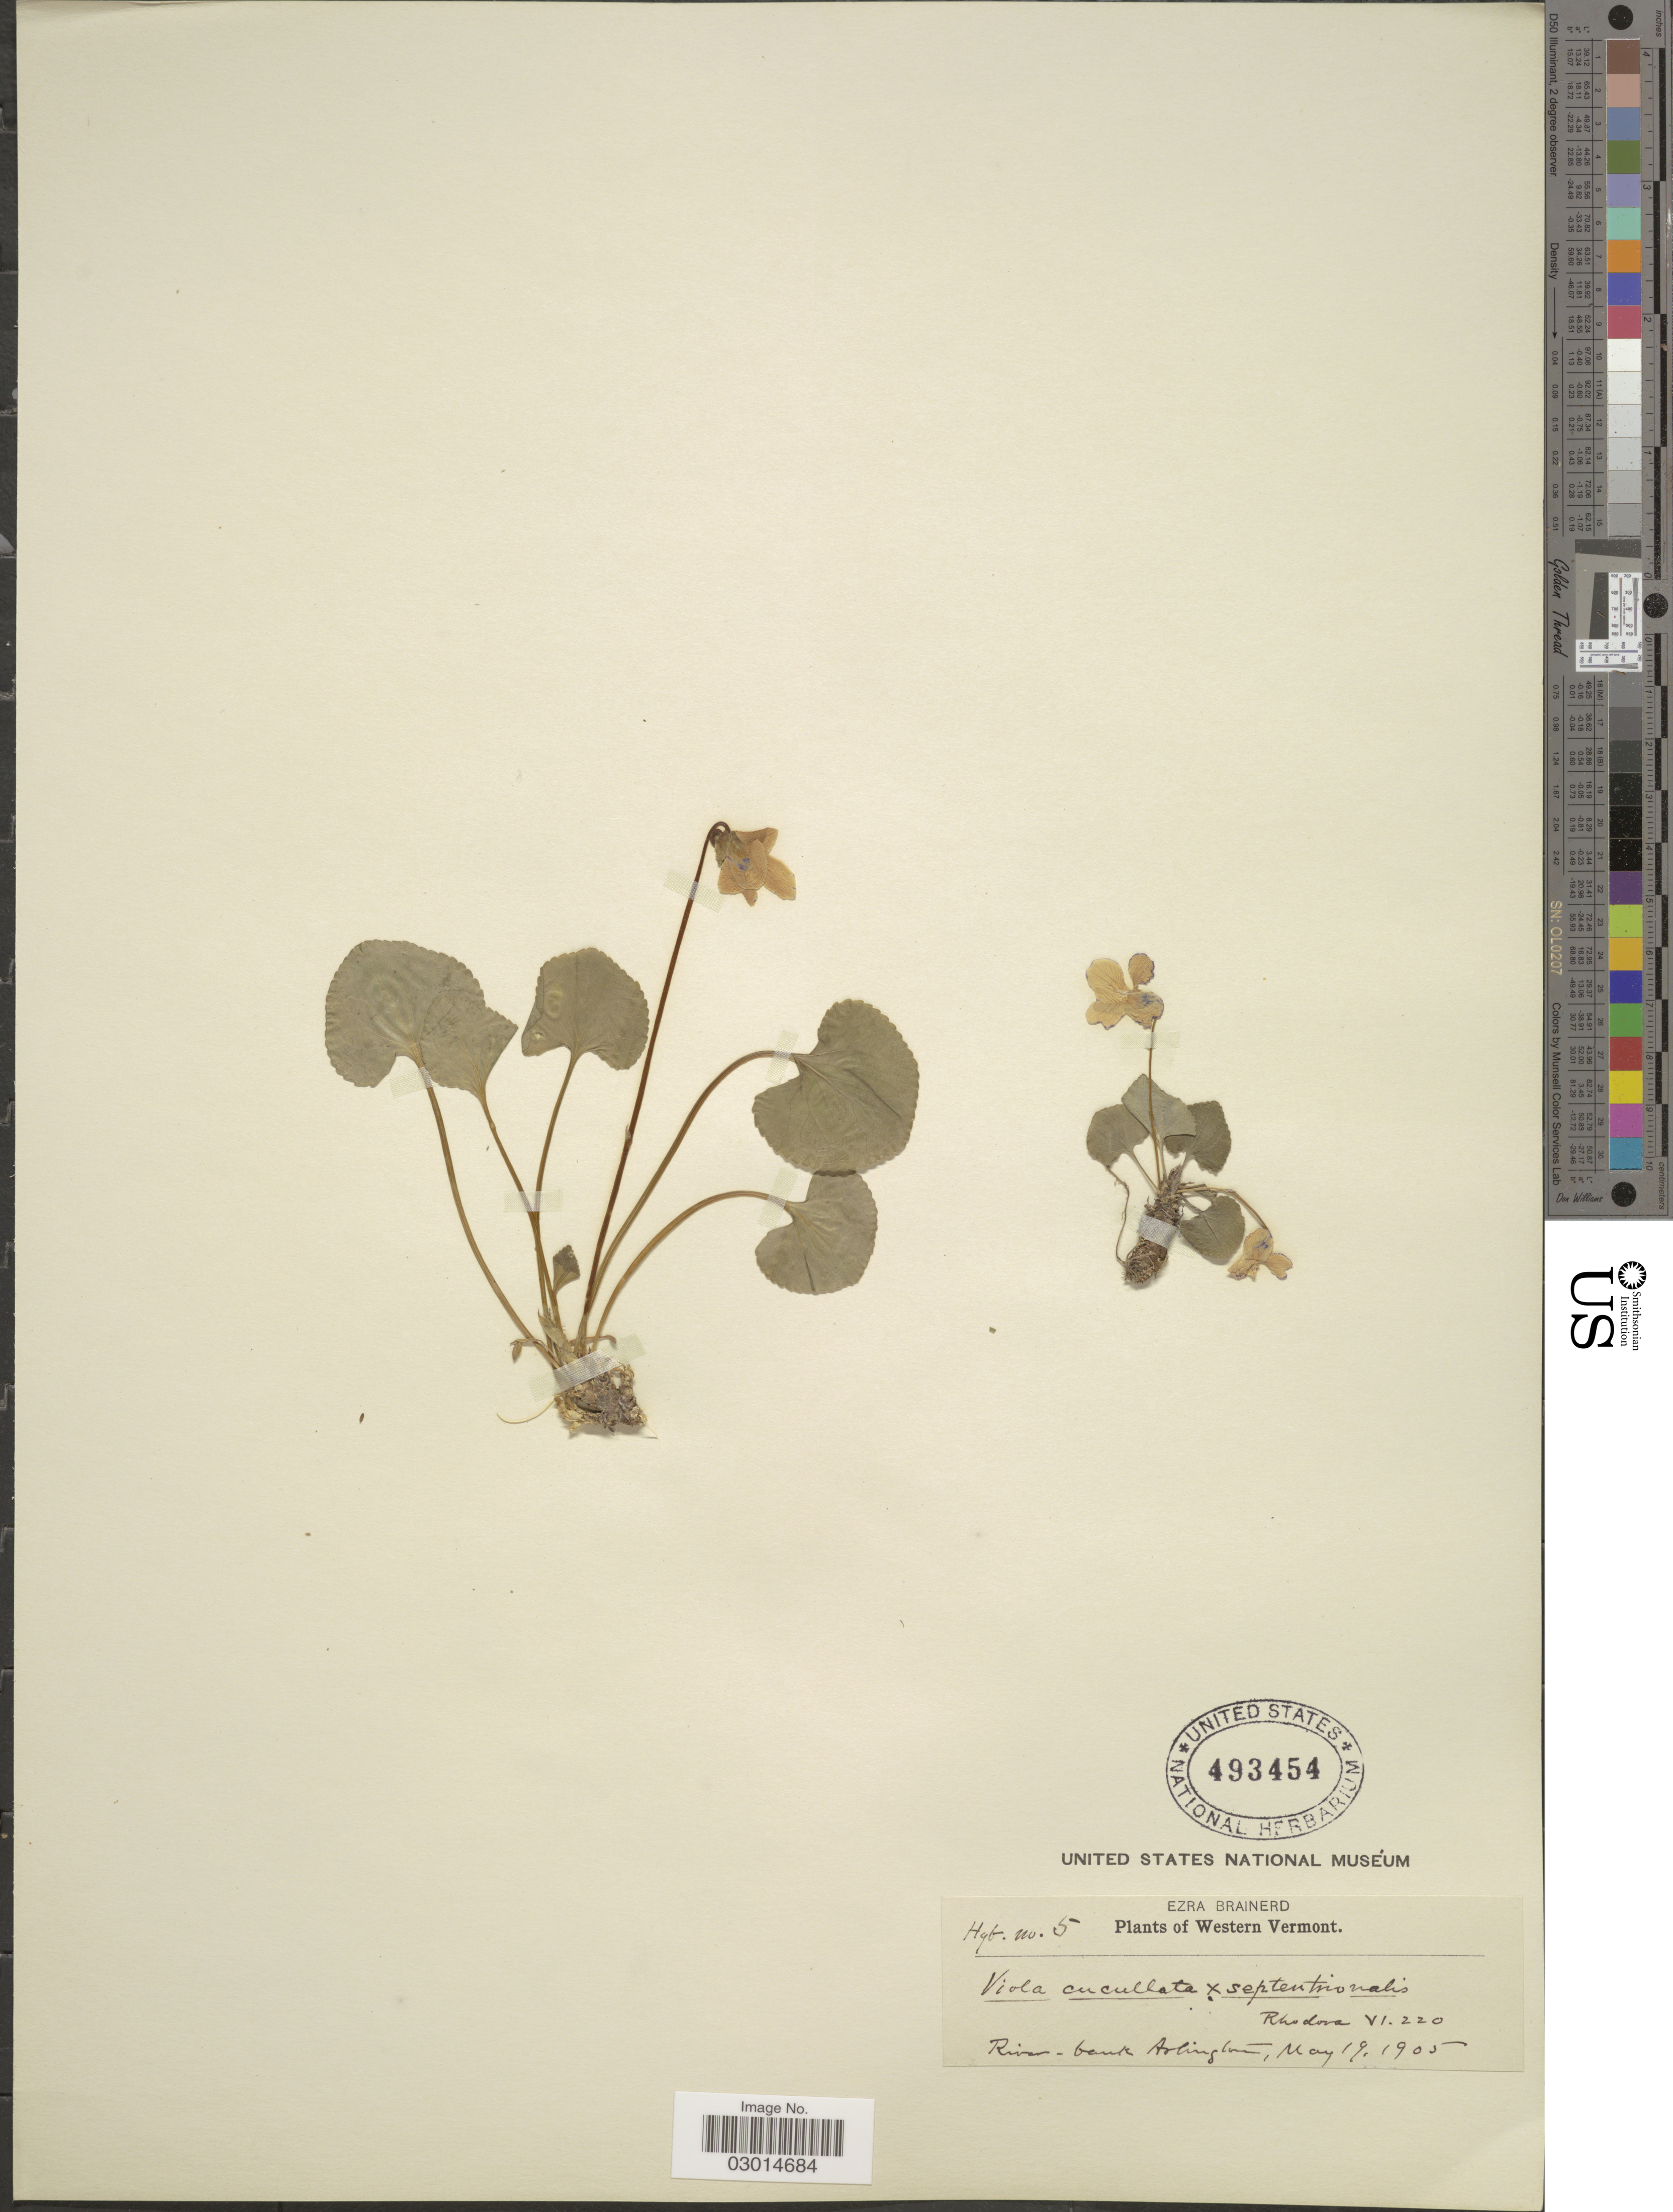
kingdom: Plantae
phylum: Tracheophyta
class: Magnoliopsida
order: Malpighiales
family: Violaceae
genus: Viola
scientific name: Viola cucullata x V. septentrionalis Greene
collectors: E. Brainerd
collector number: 5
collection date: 1905-05-19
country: United States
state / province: Vermont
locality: Western Vermont. River - bank Arlington.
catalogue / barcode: US 493454